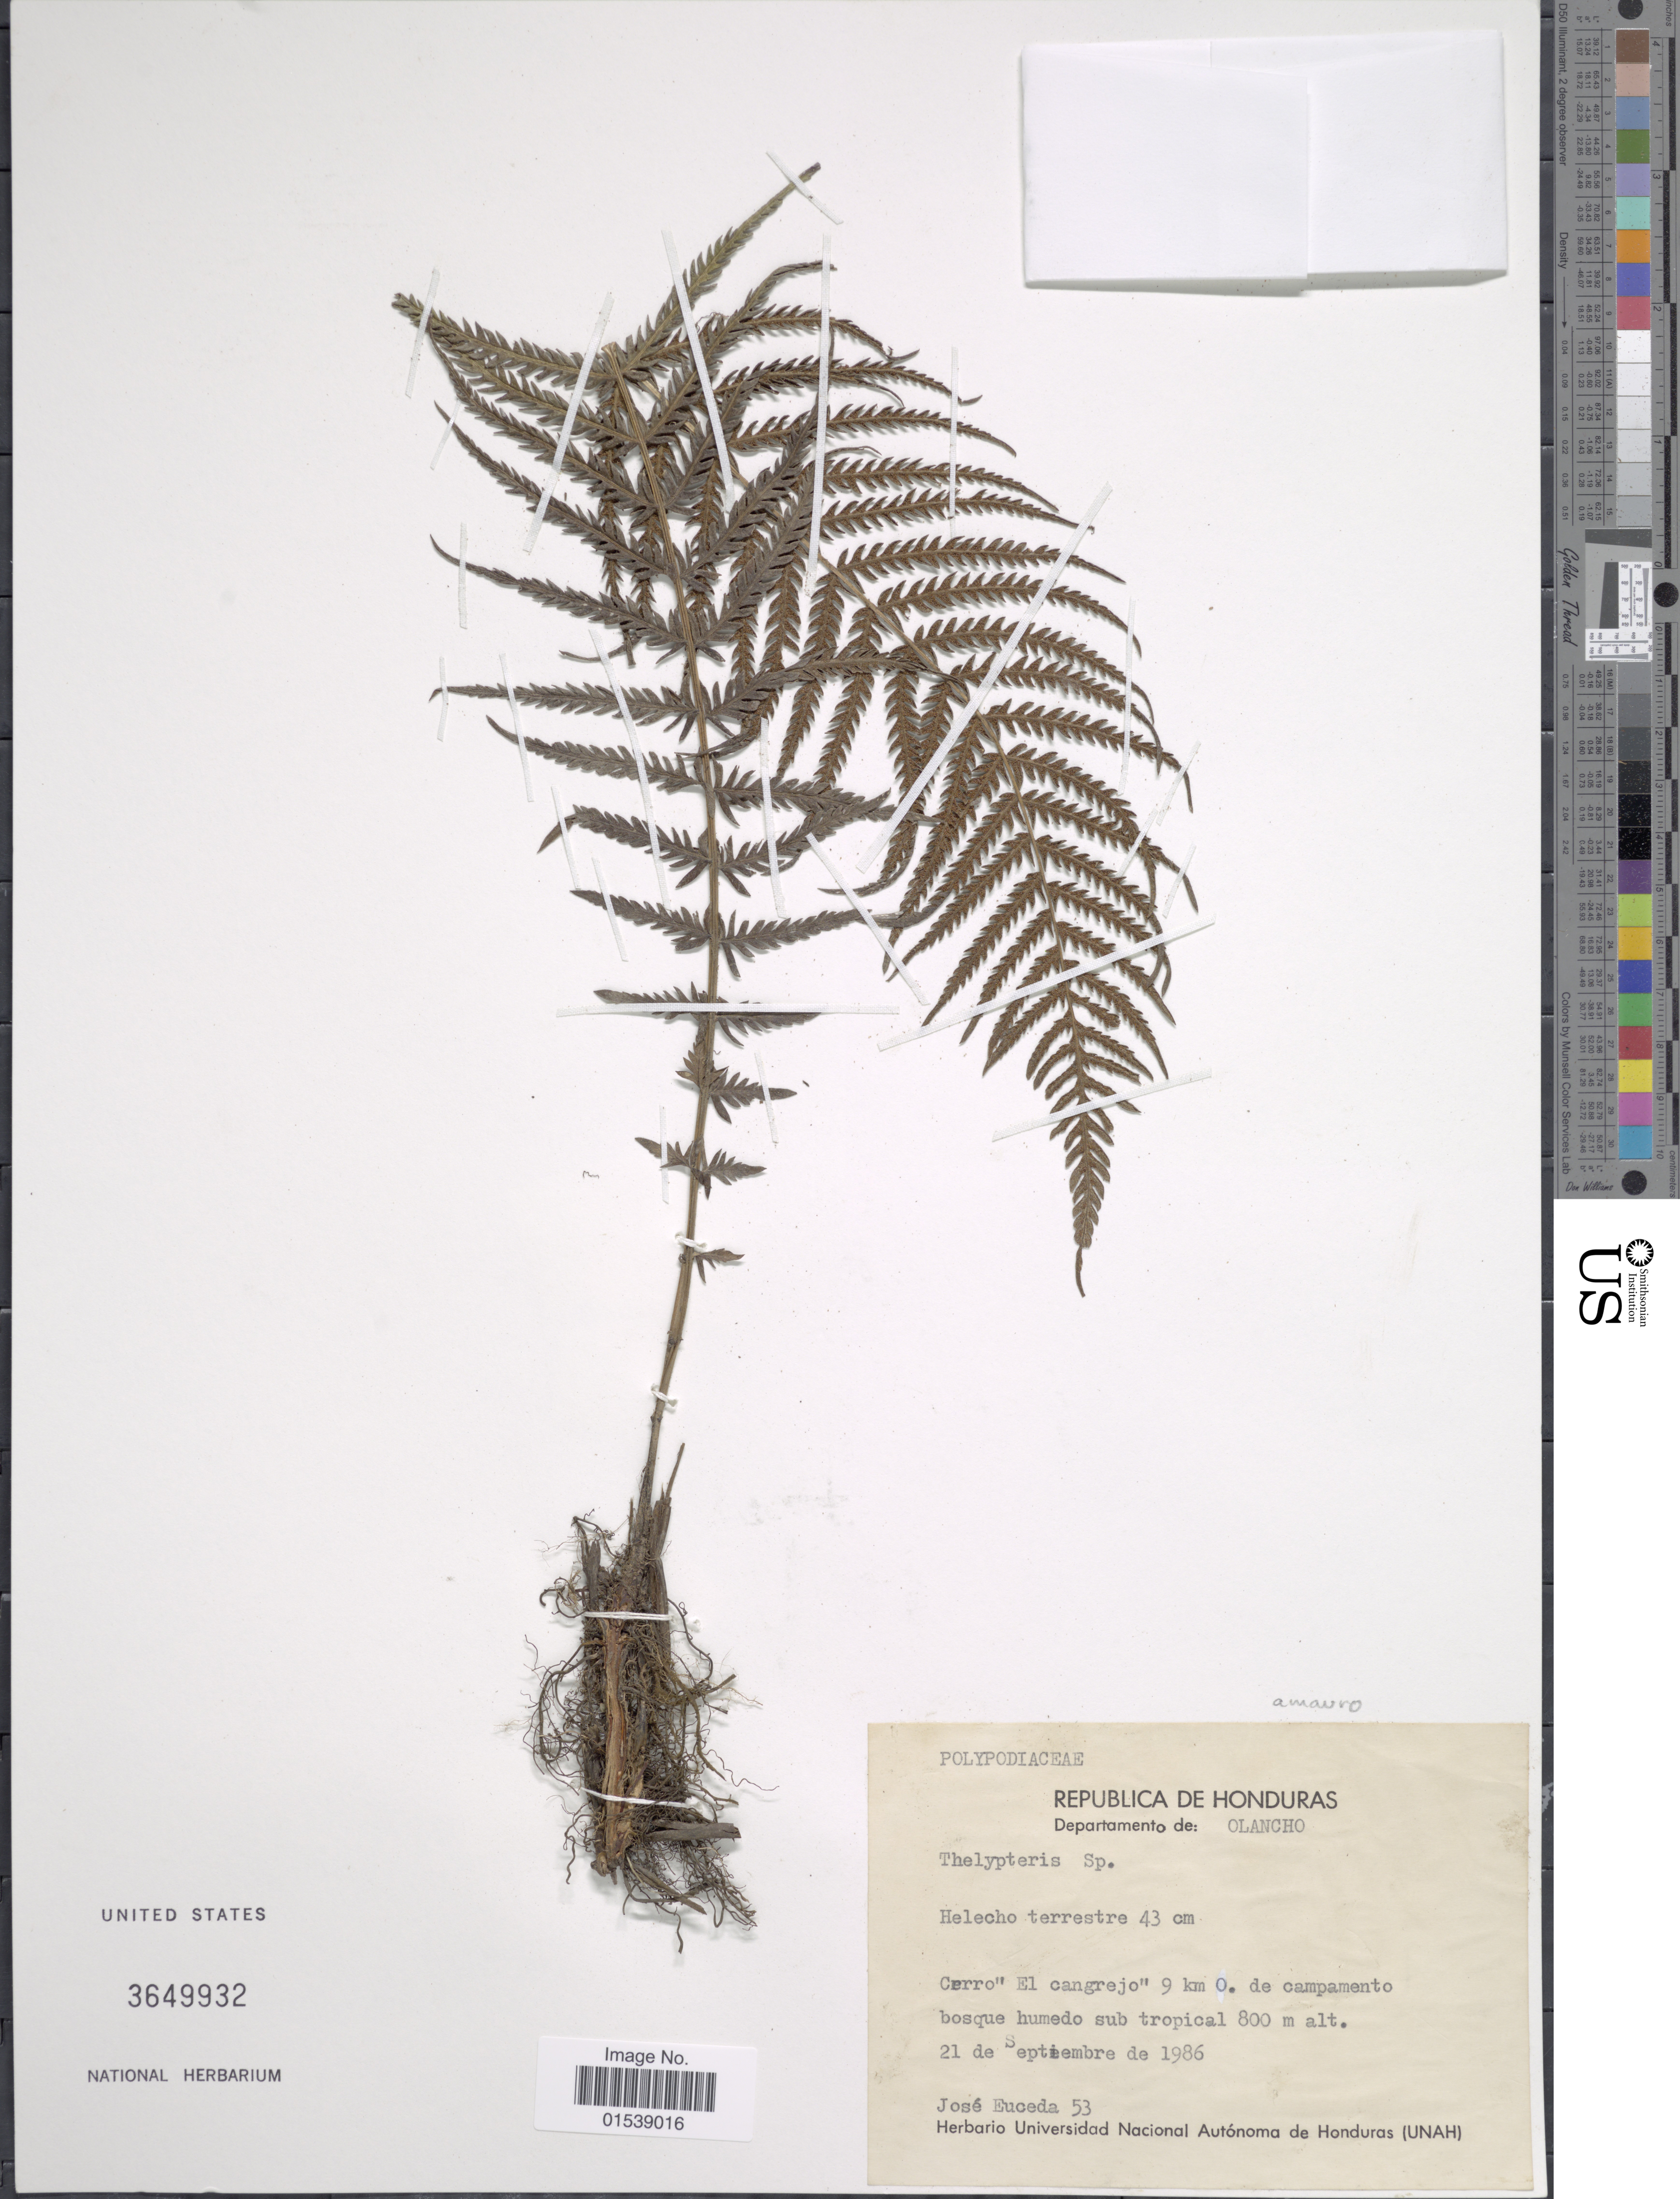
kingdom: Plantae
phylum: Tracheophyta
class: Polypodiopsida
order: Polypodiales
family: Thelypteridaceae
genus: Amauropelta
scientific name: Amauropelta sp.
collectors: J. Euceda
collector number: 53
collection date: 1986-09-21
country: Honduras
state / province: Olancho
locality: Republica de Honduras, Departamento de Olancho, Cerro El Cangrejo 9 km O. de Campamento bosque humedo sub tropical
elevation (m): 800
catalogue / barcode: US 3649932